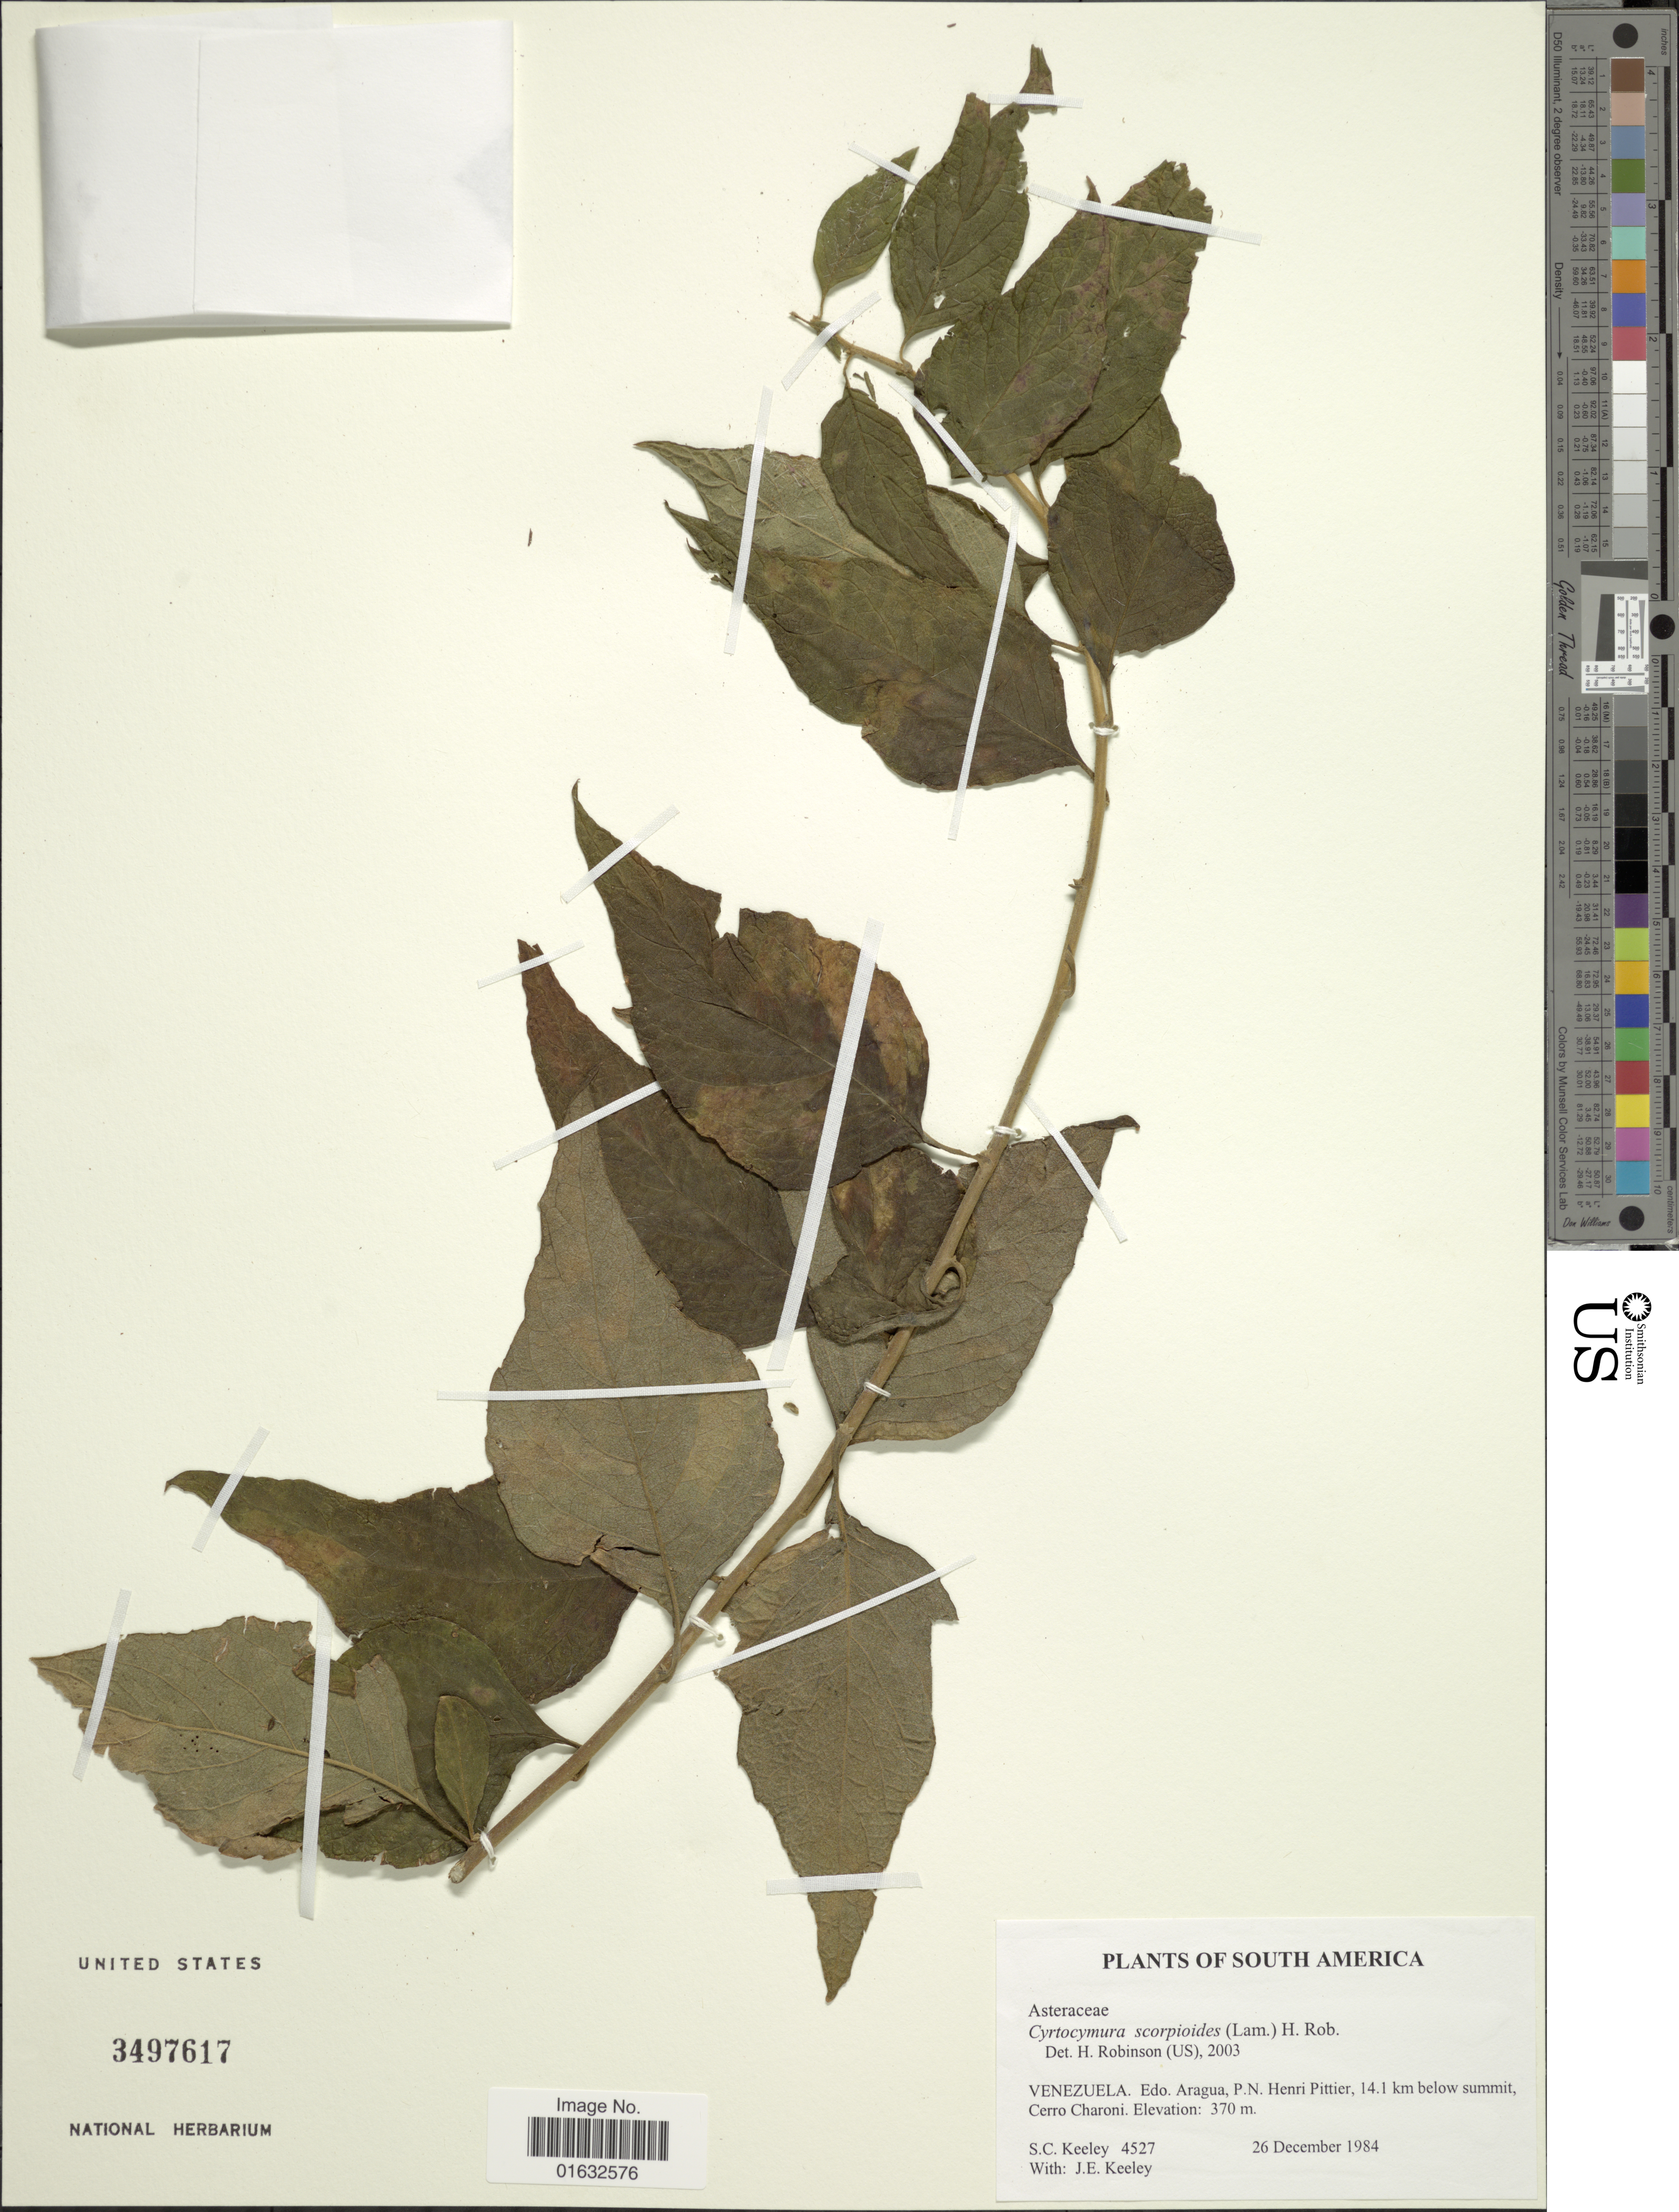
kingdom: Plantae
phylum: Tracheophyta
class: Magnoliopsida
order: Asterales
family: Asteraceae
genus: Cyrtocymura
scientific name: Cyrtocymura scorpioides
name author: (Lam.) H. Rob.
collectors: S. C. Keeley & J. E. Keeley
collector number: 4527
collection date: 1984-12-26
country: Venezuela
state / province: Aragua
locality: Edo. Aragua, P.N. Henri Pittier, 14.1 km below summit, Cerro Charoni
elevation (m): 370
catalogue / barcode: US 3497617